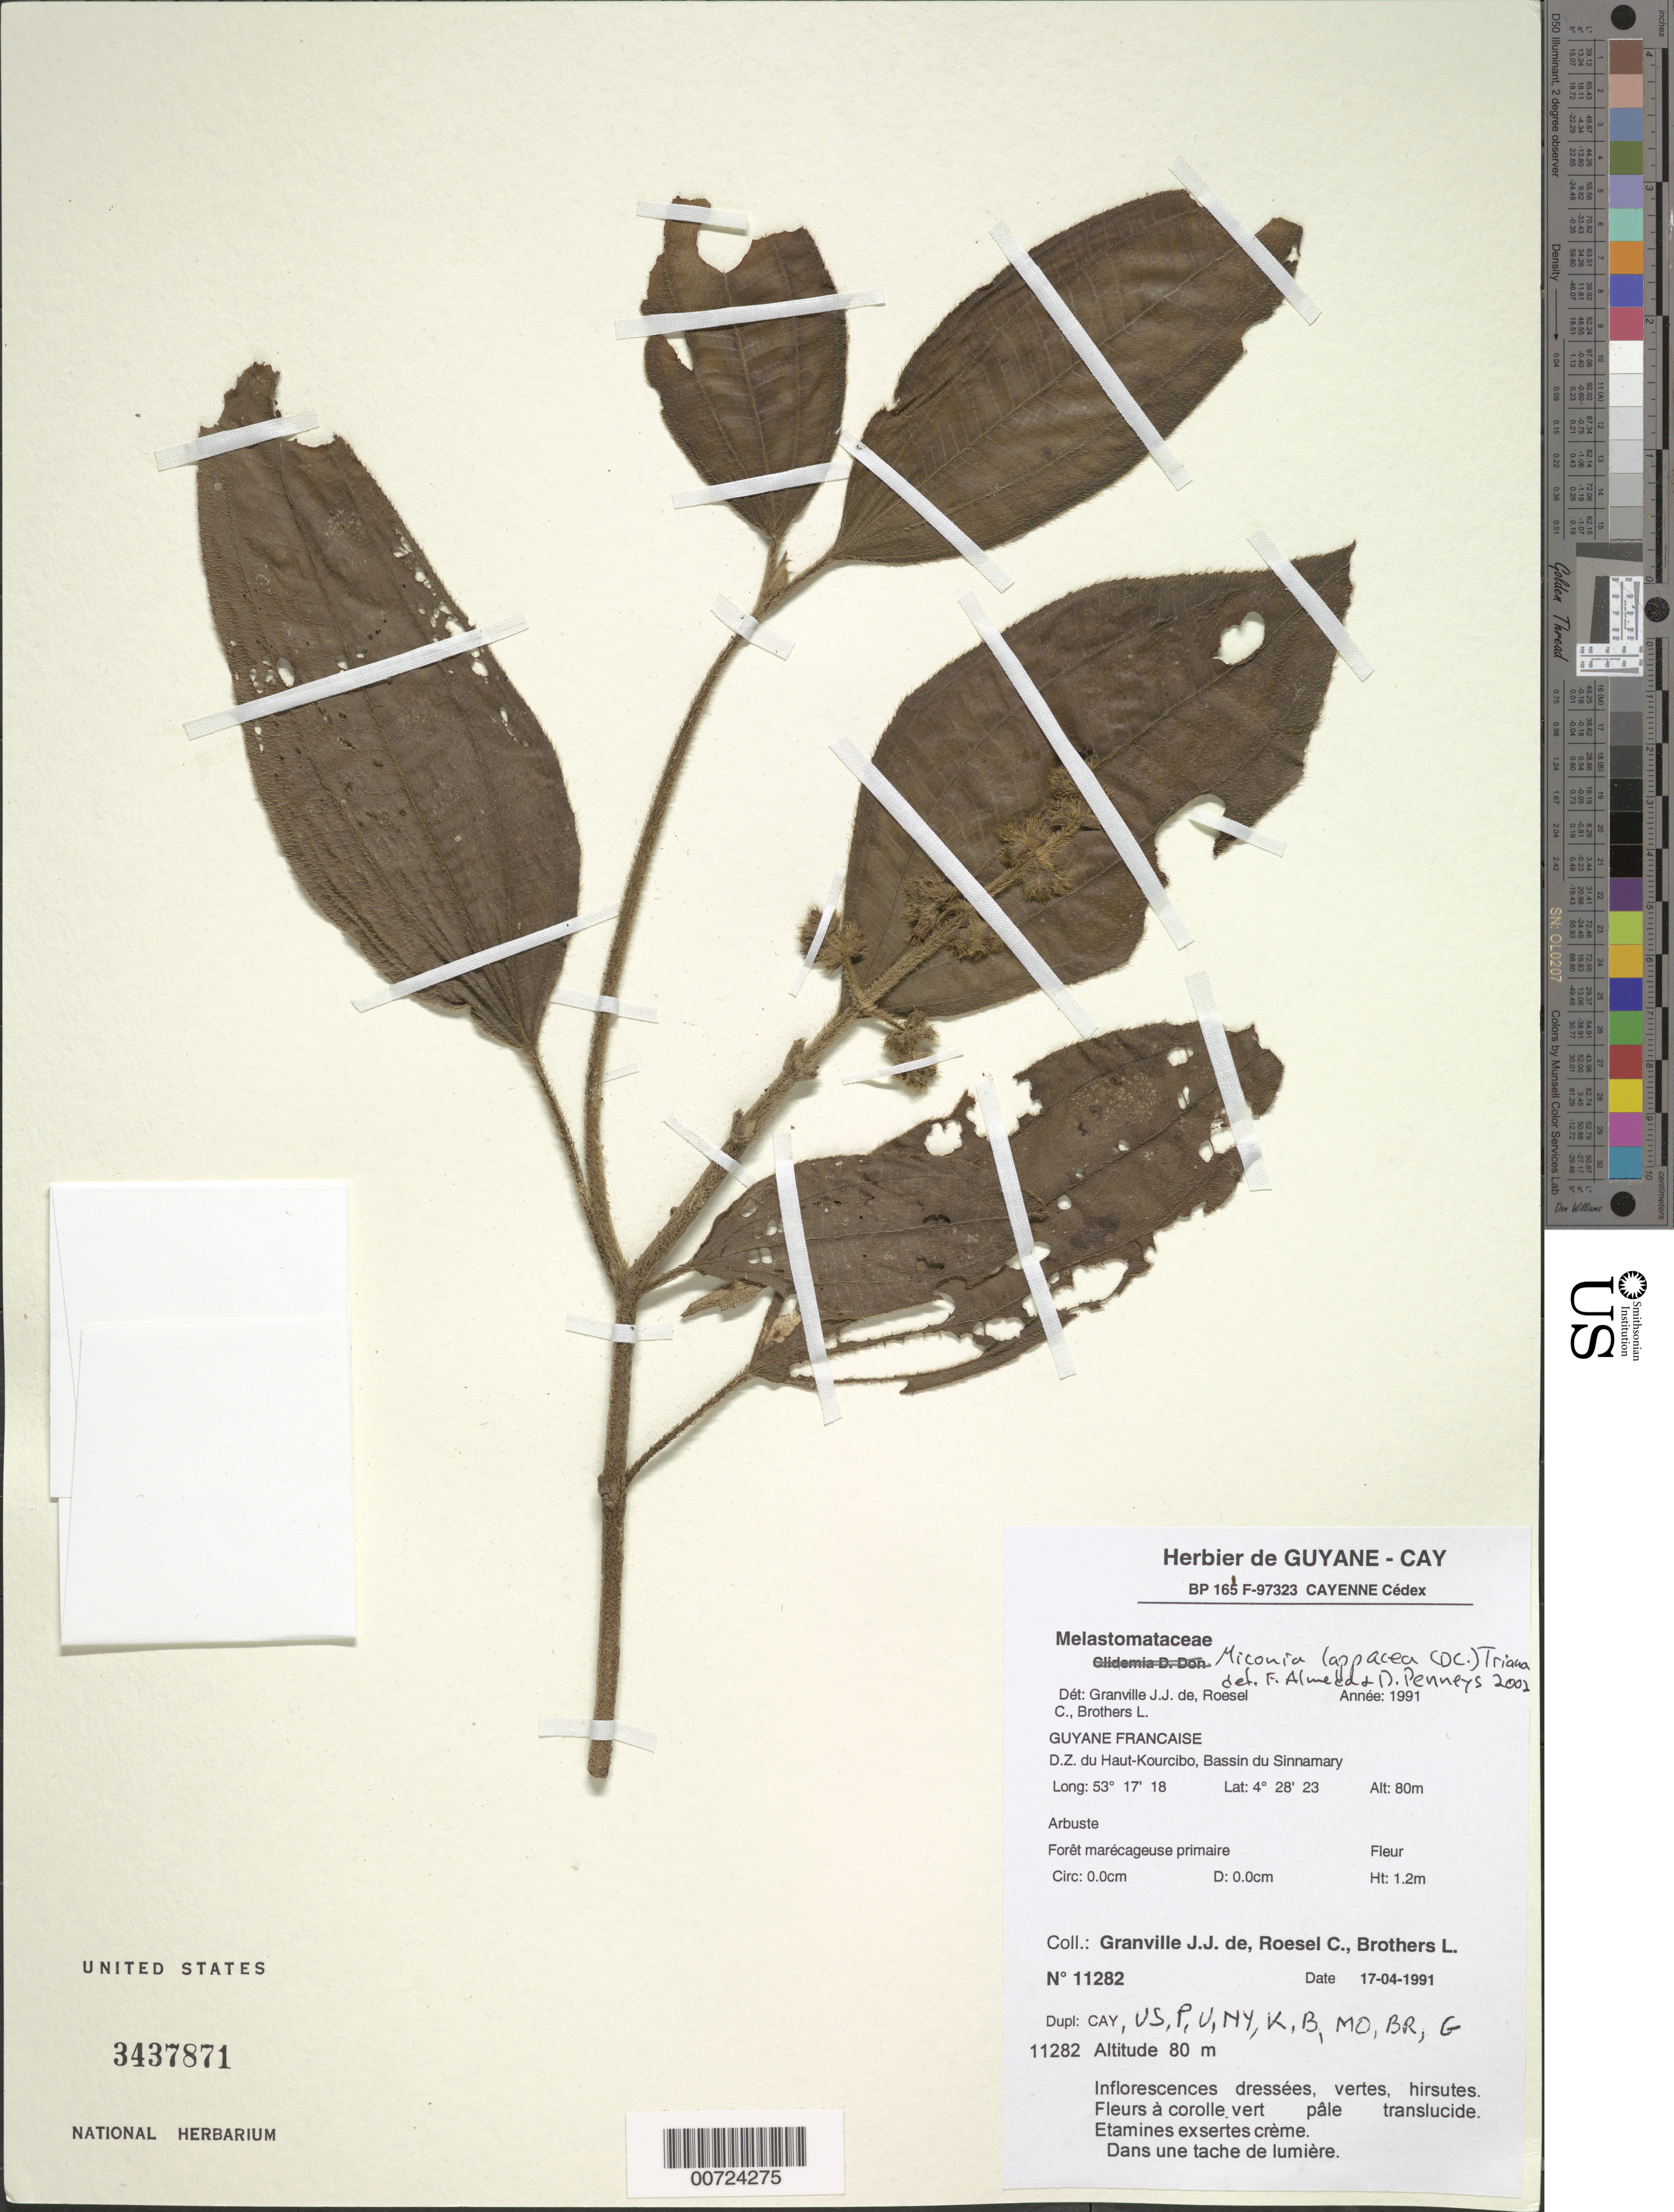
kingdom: Plantae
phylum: Tracheophyta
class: Magnoliopsida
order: Myrtales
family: Melastomataceae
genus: Miconia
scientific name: Miconia lappacea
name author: (DC.) Triana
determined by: Almeda, F.; Penneys, D. S.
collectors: J.-J. de Granville, C. S. Roesel & L. Brothers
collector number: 11282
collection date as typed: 17-Apr-91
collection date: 1991-04-17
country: French Guiana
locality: D.Z. du Haut-Kourcibo, Bassin du Sinnamary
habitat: Primary marshy forest; in a patch of light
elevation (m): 80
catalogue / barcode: US 3437871